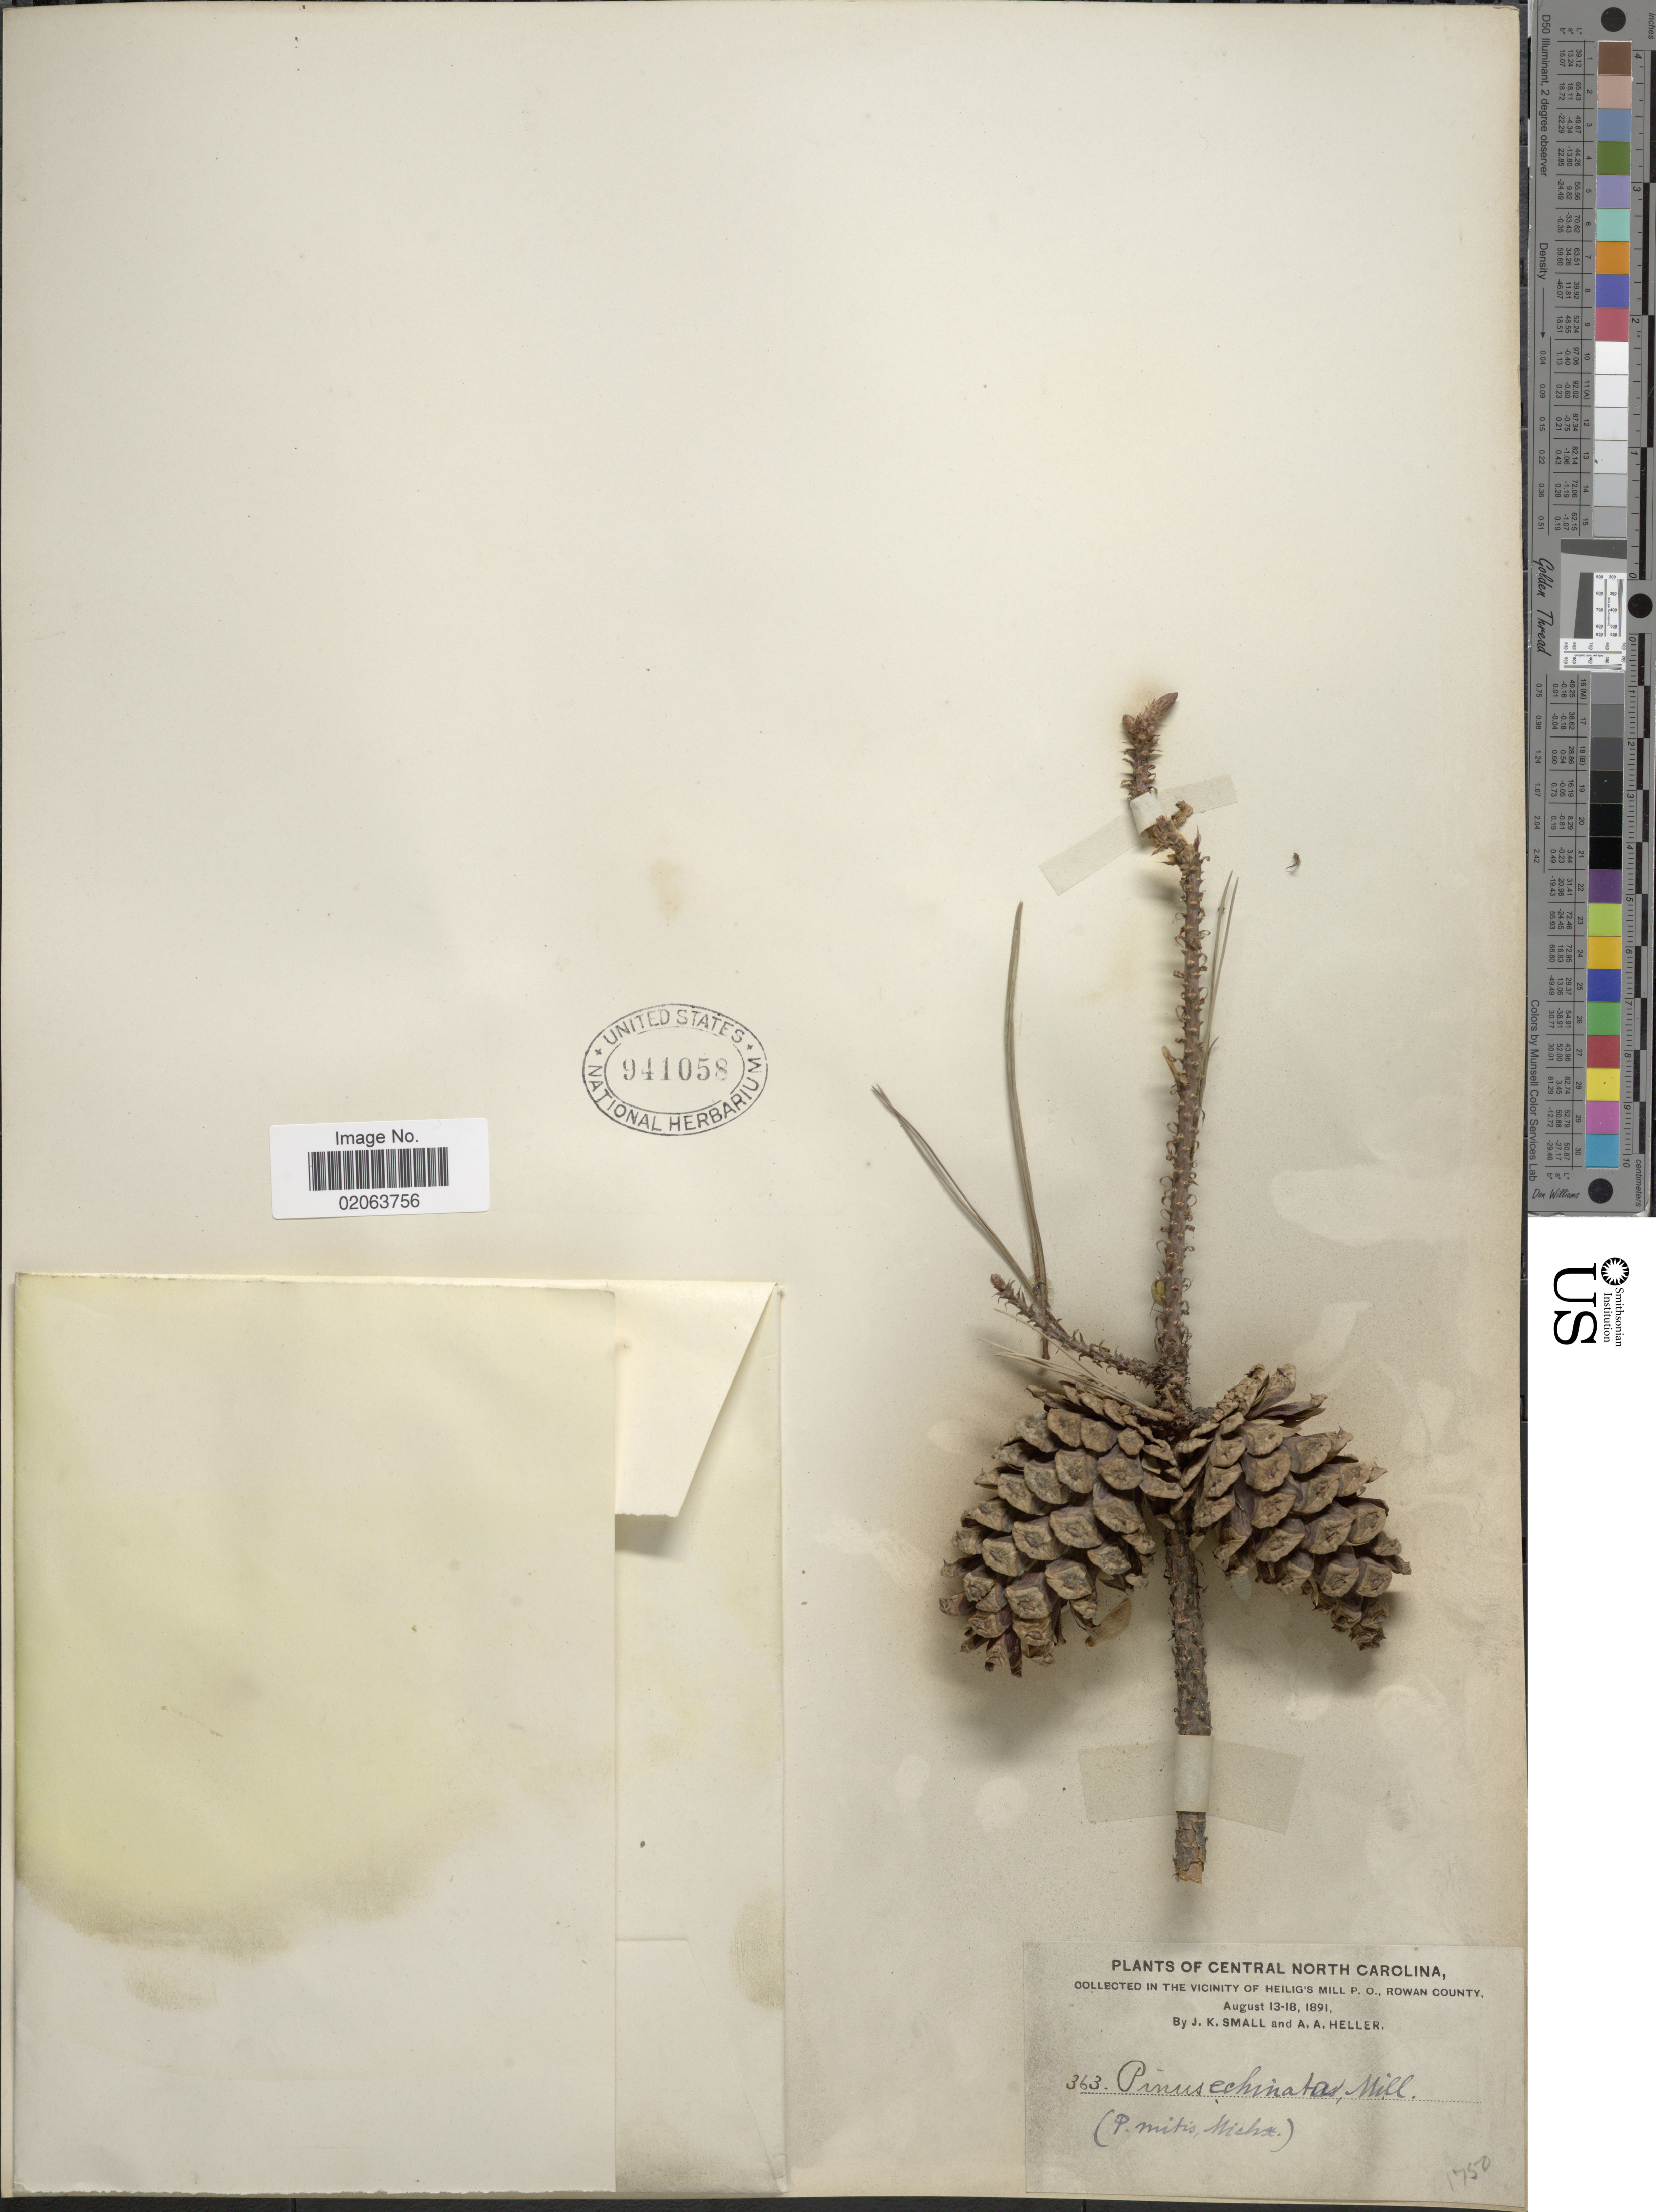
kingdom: Plantae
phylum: Tracheophyta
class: Pinopsida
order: Pinales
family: Pinaceae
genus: Pinus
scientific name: Pinus echinata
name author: Mill.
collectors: J. K. Small & A. A. Heller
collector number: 363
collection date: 1891-08-13/1891-08-18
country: United States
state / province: North Carolina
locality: Central North Carolina. The Vicinity of Heilig's Mill P.O., Rowan County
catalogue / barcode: US 941058